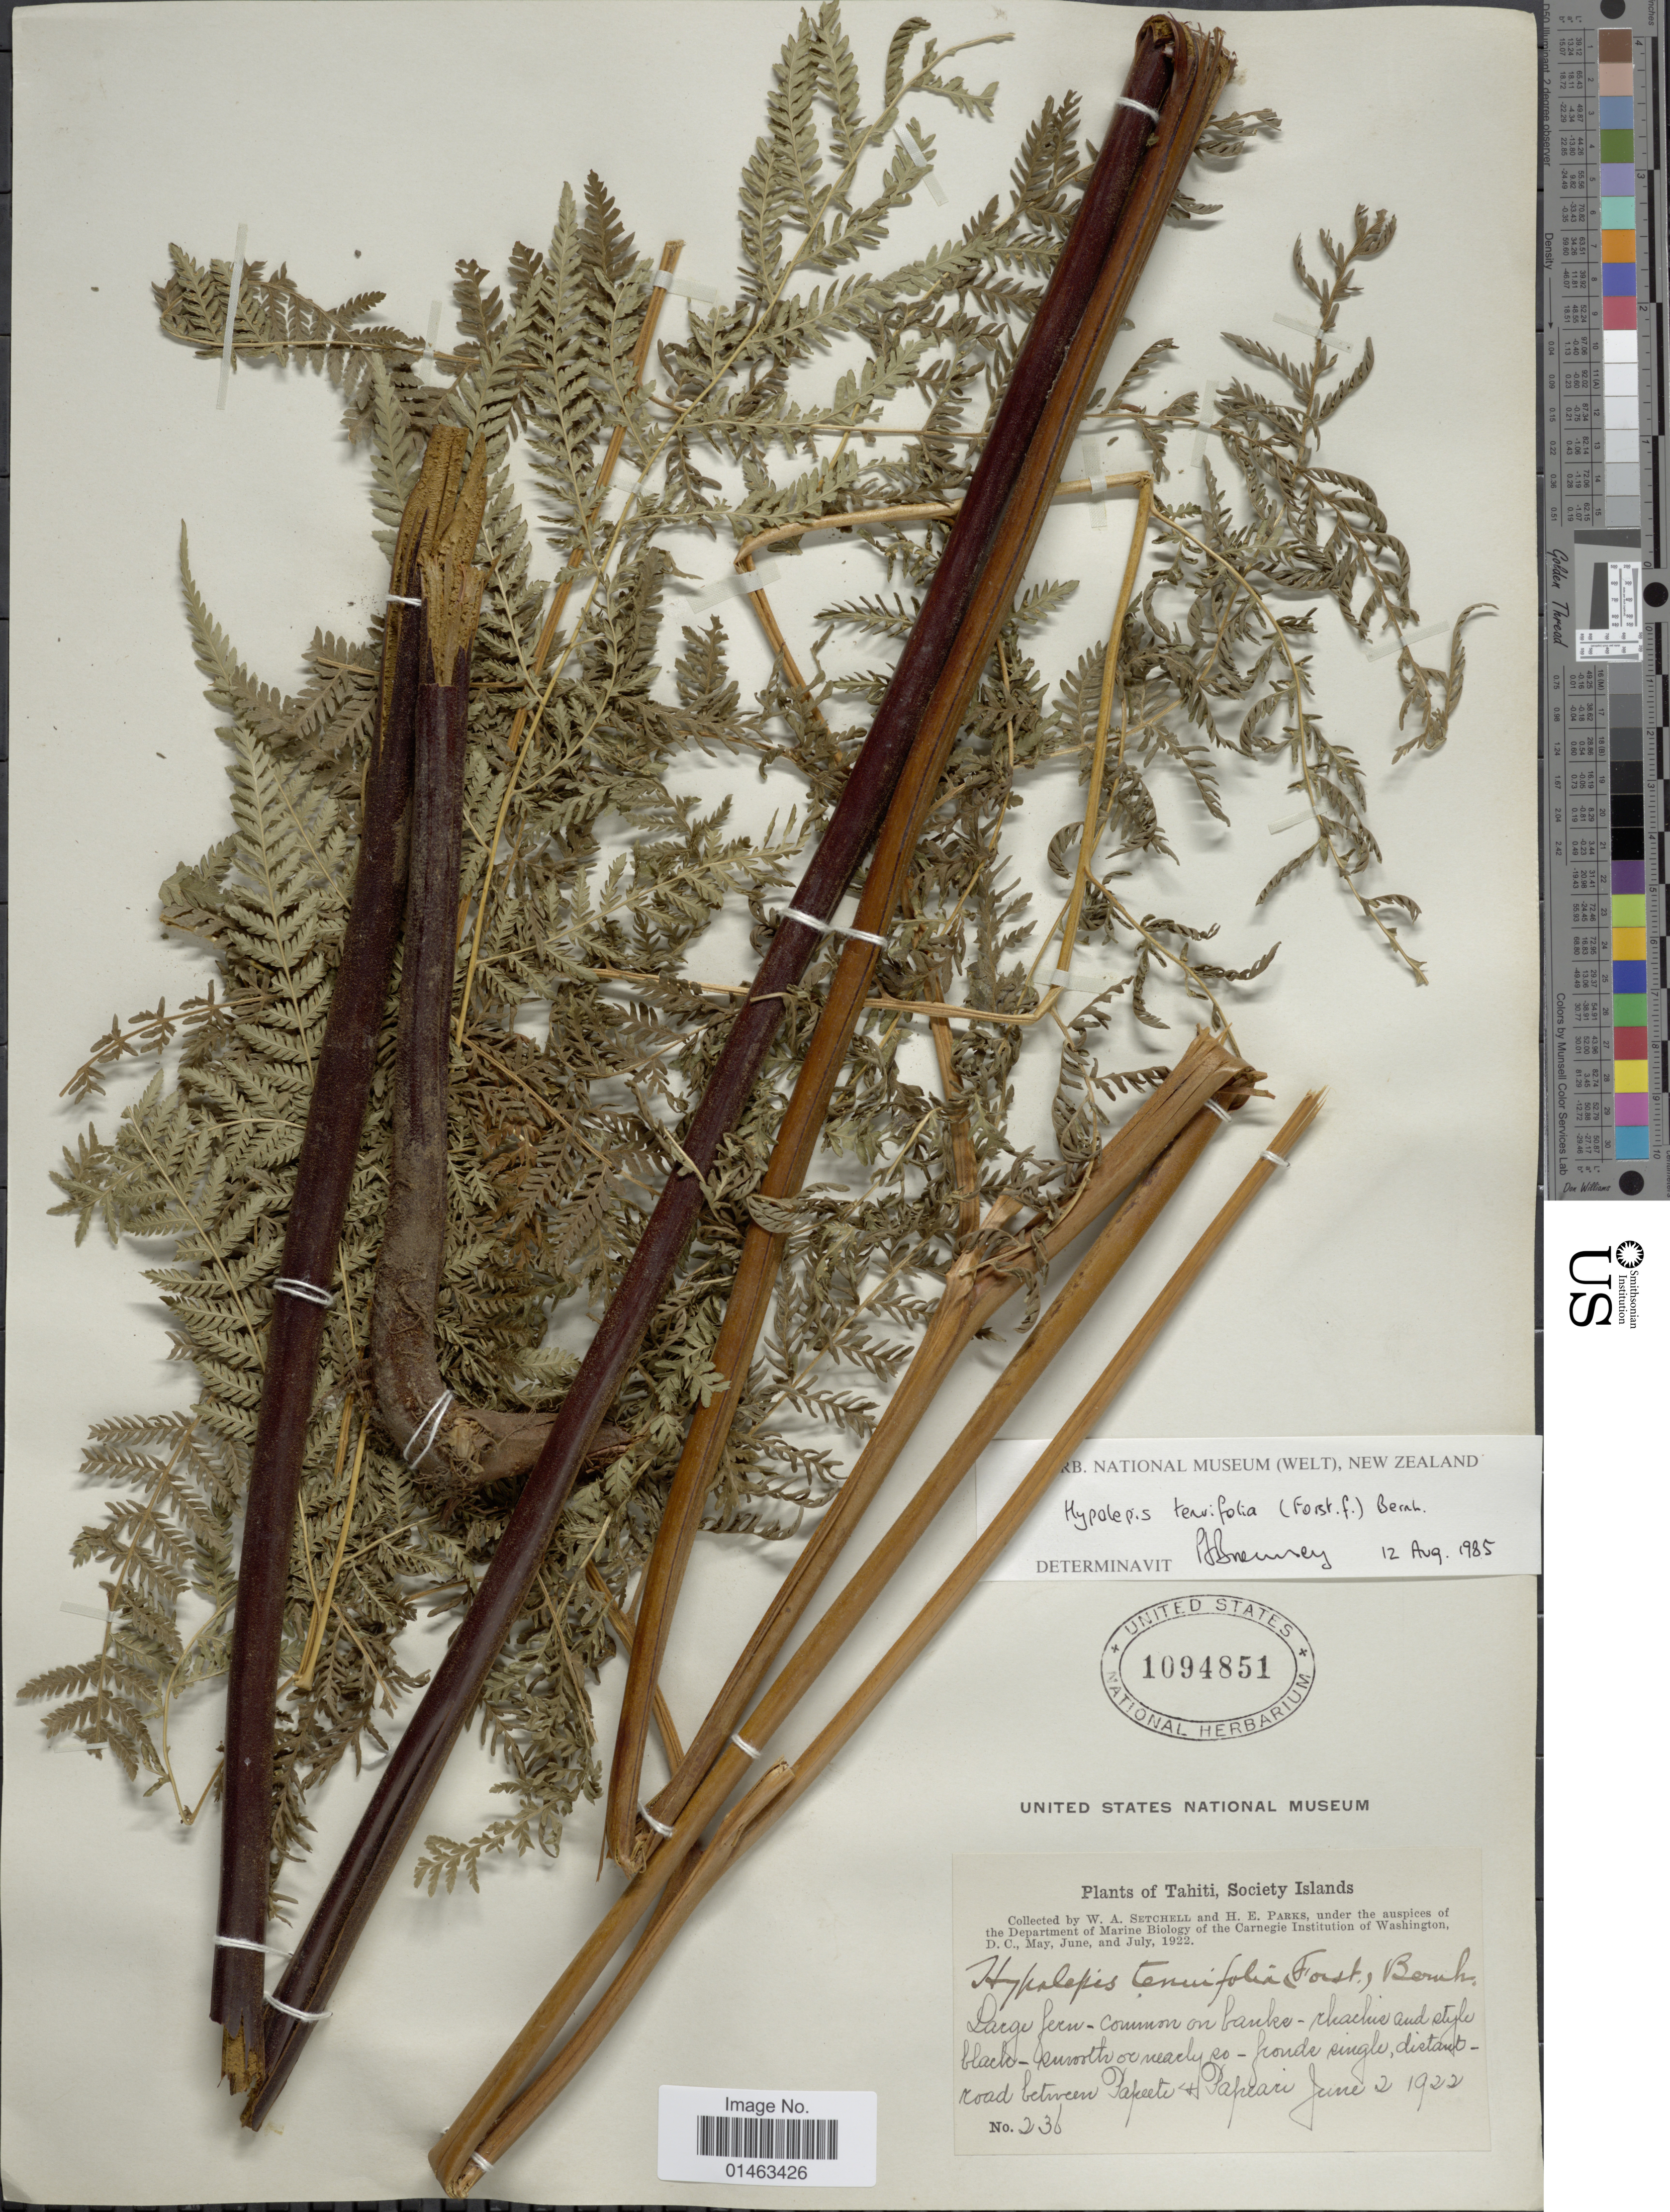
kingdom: Plantae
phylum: Tracheophyta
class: Polypodiopsida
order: Polypodiales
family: Dennstaedtiaceae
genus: Hypolepis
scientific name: Hypolepis tenuifolia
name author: (G. Forst.) Bernh.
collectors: W. Setchell & H. E. Parks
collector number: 236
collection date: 1922-06-02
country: French Polynesia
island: Tahiti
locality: Tahiti, Society Islands. Road between Papeete + Papeari [interpreted]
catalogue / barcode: US 1094851